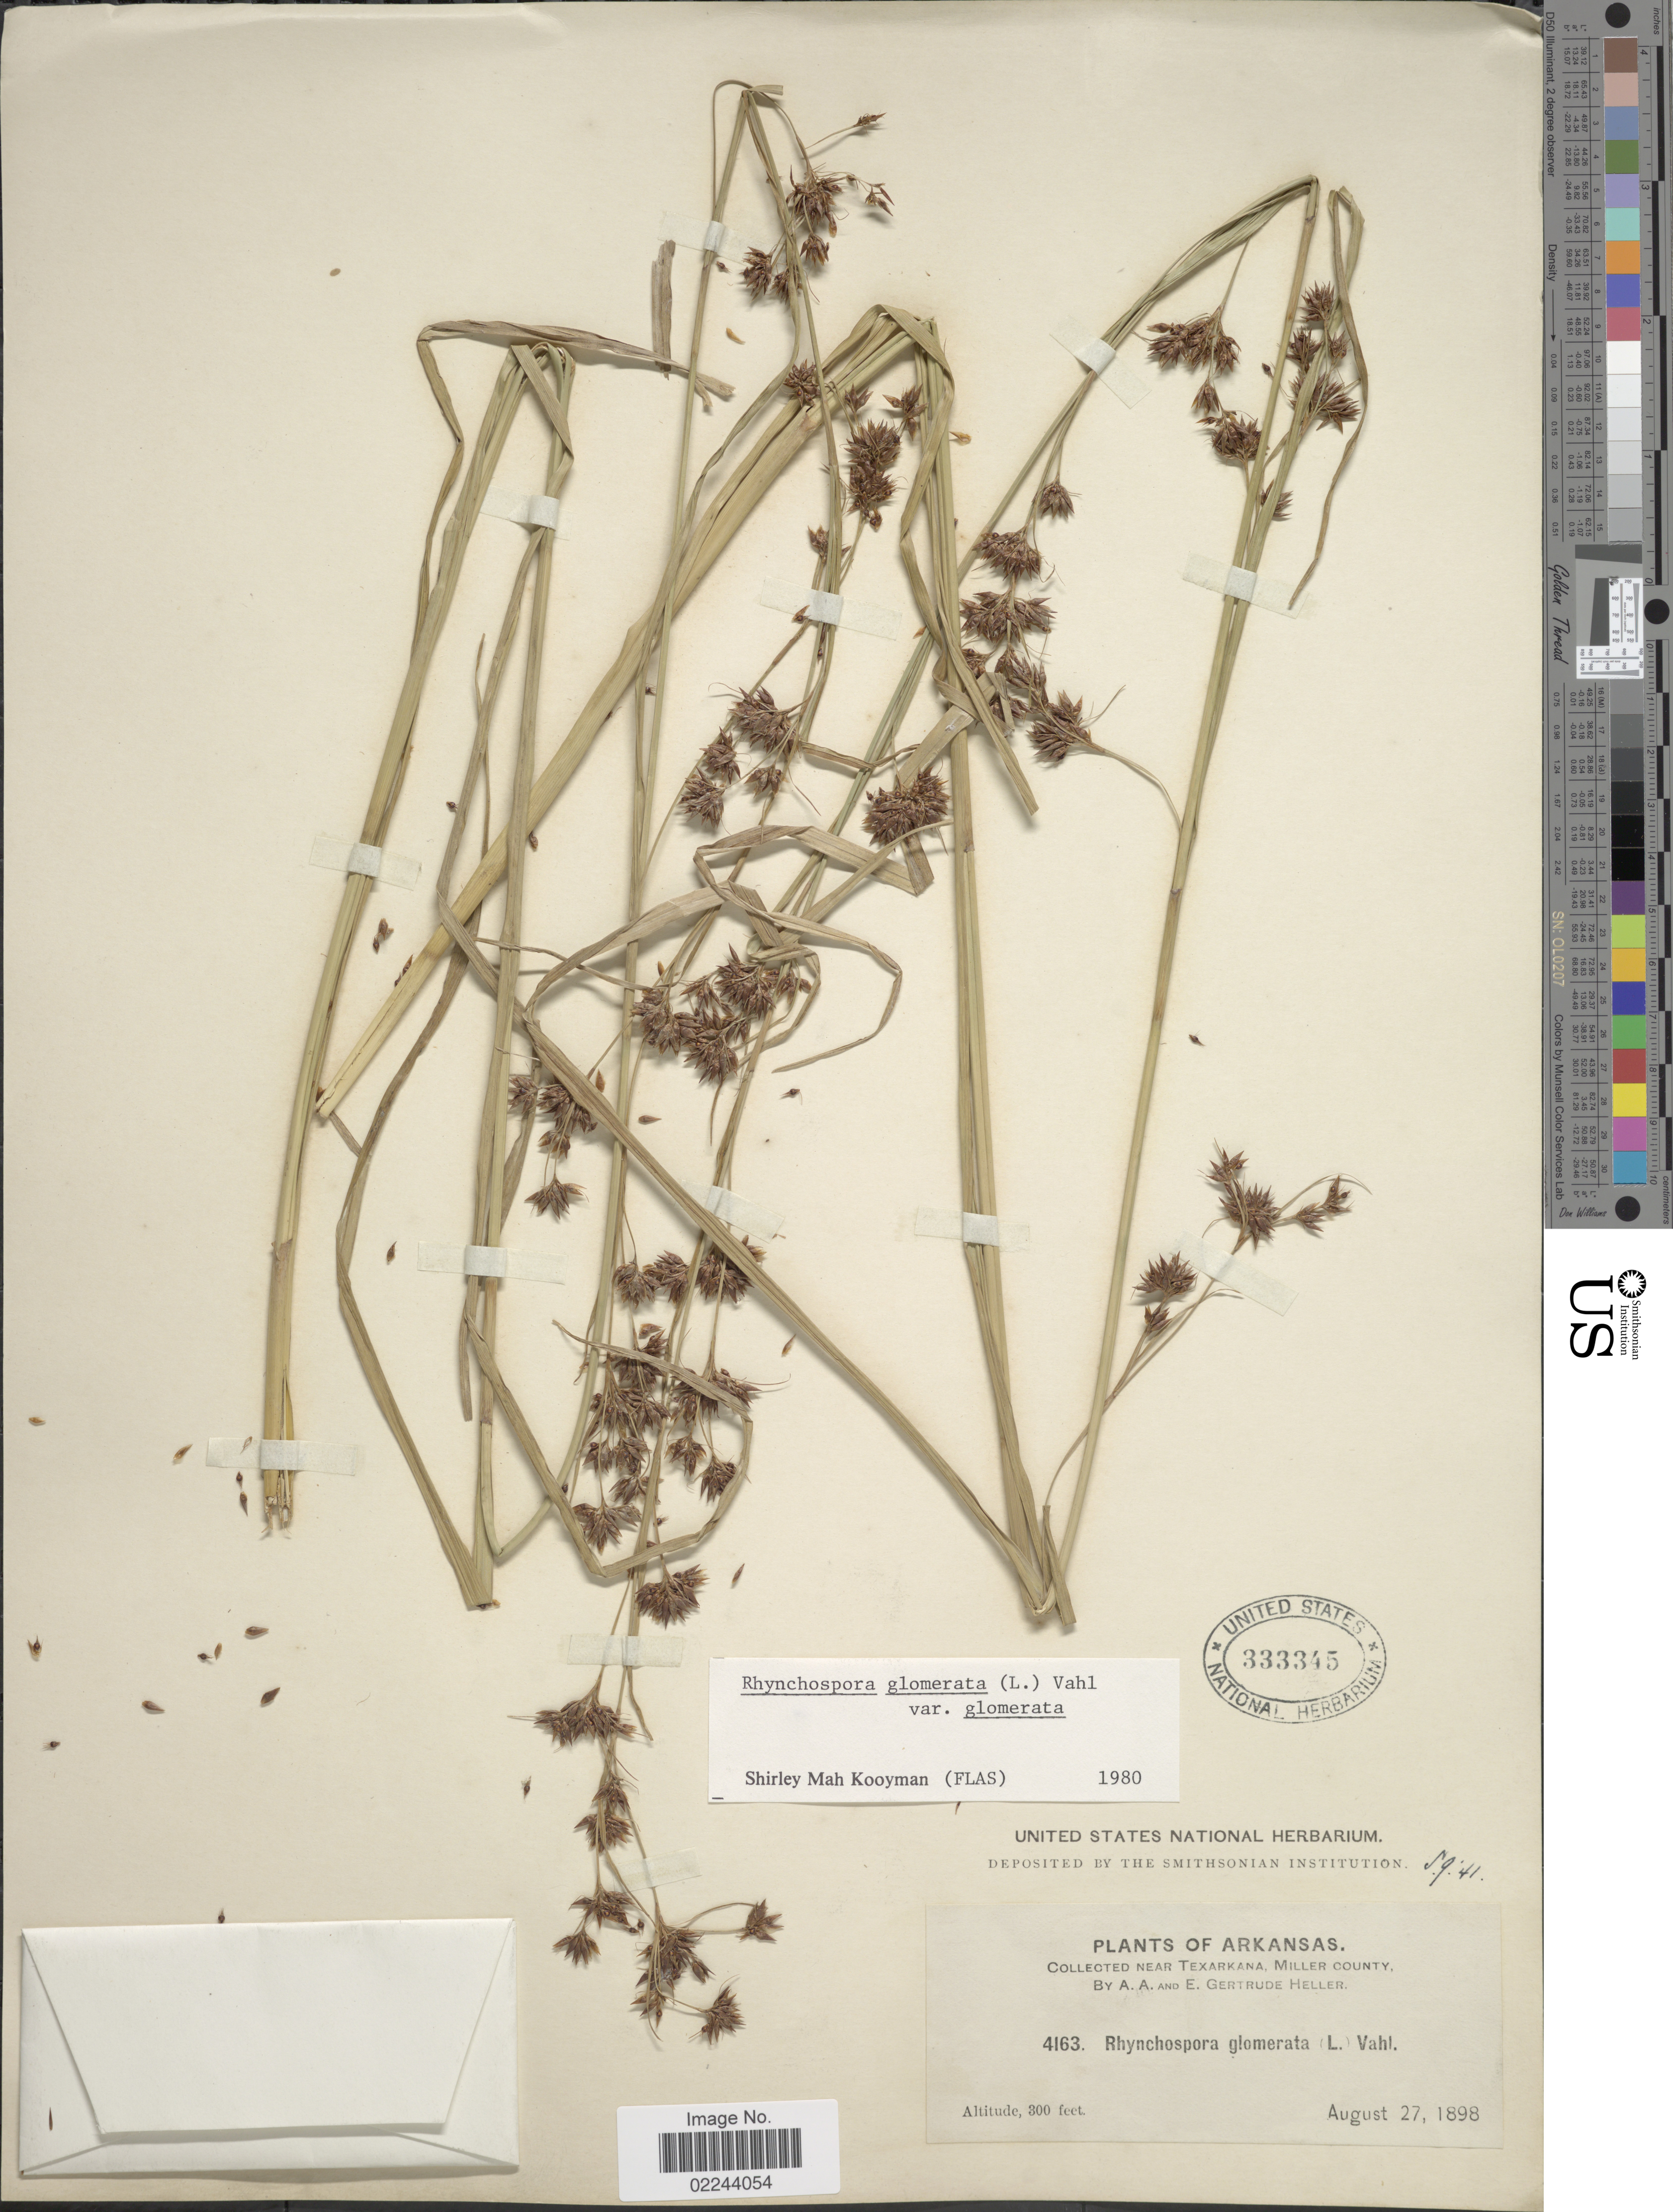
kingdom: Plantae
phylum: Tracheophyta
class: Liliopsida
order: Poales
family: Cyperaceae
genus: Rhynchospora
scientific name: Rhynchospora glomerata var. glomerata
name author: (L.) Vahl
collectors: A. A. Heller & E. Gertrude Heller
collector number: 4163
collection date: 1898-08-27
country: United States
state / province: Arkansas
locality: Near Texarkana, Miller County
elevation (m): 91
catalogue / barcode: US 333345